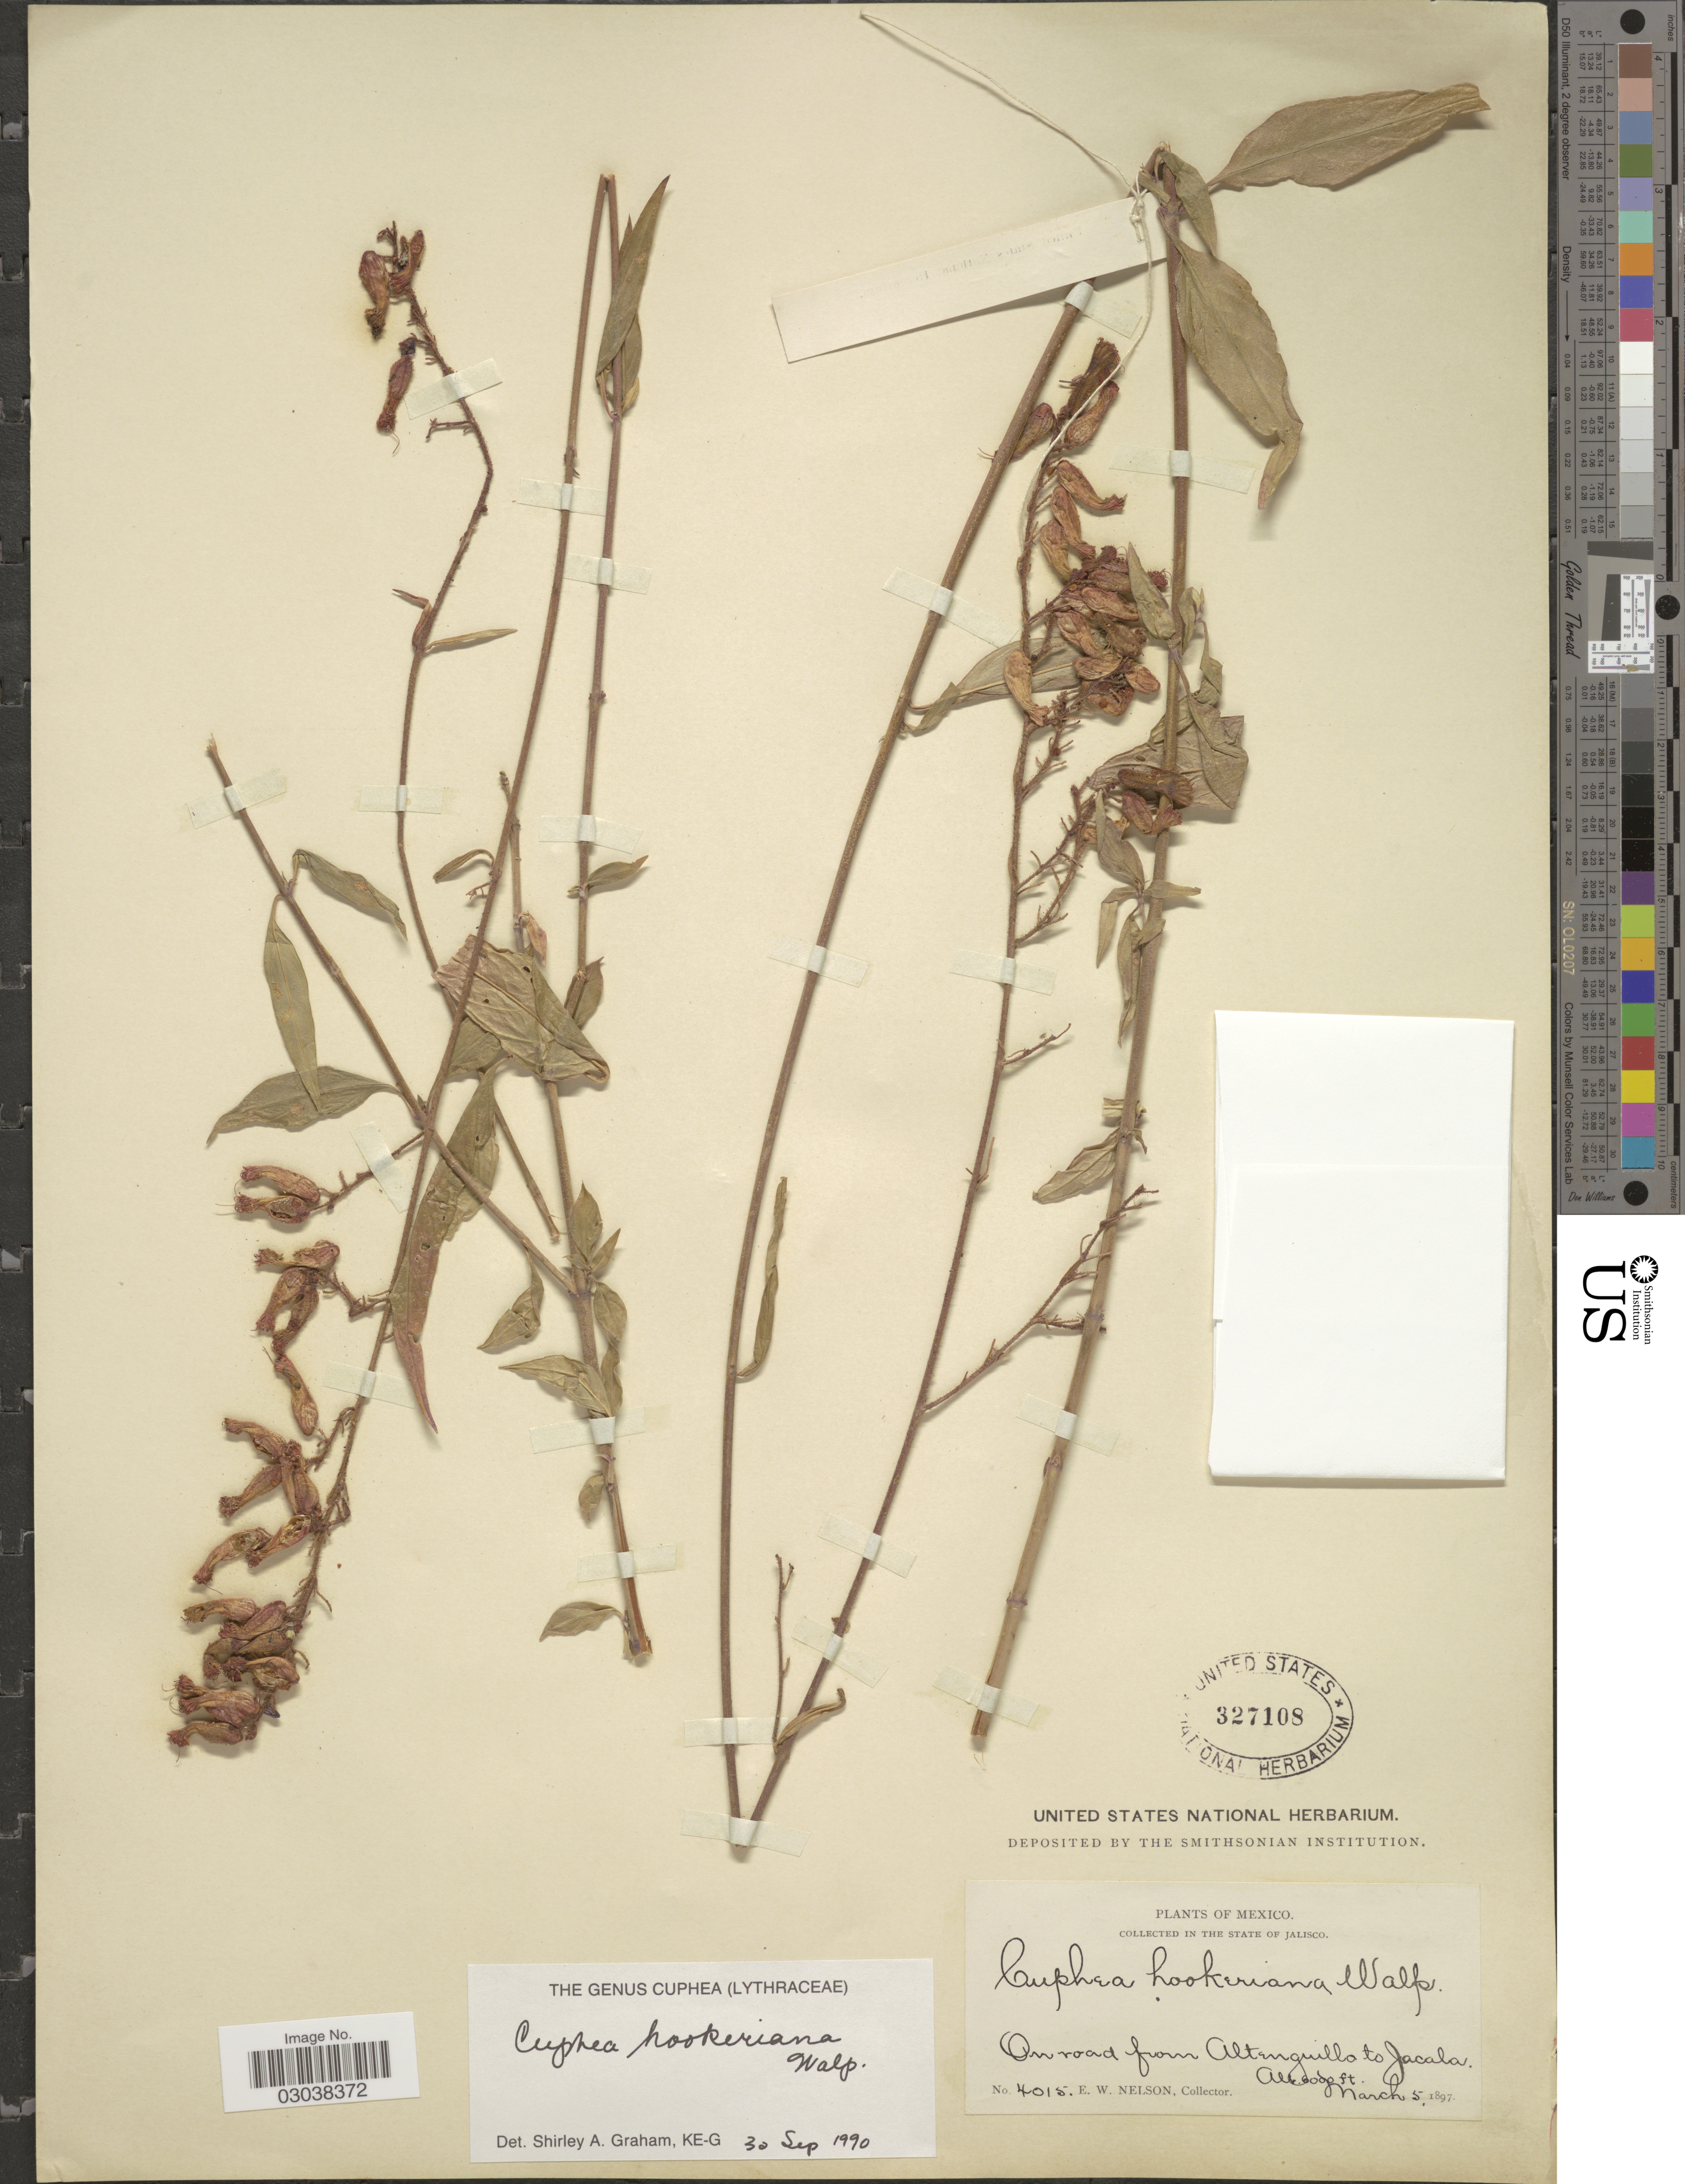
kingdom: Plantae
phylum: Tracheophyta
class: Magnoliopsida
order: Myrtales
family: Lythraceae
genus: Cuphea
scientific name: Cuphea hookeriana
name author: Walp.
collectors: E. W. Nelson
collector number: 4015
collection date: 1897-03-05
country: Mexico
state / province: Jalisco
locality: On road from Altenguillo to Jacala.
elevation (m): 1829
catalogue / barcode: US 327108